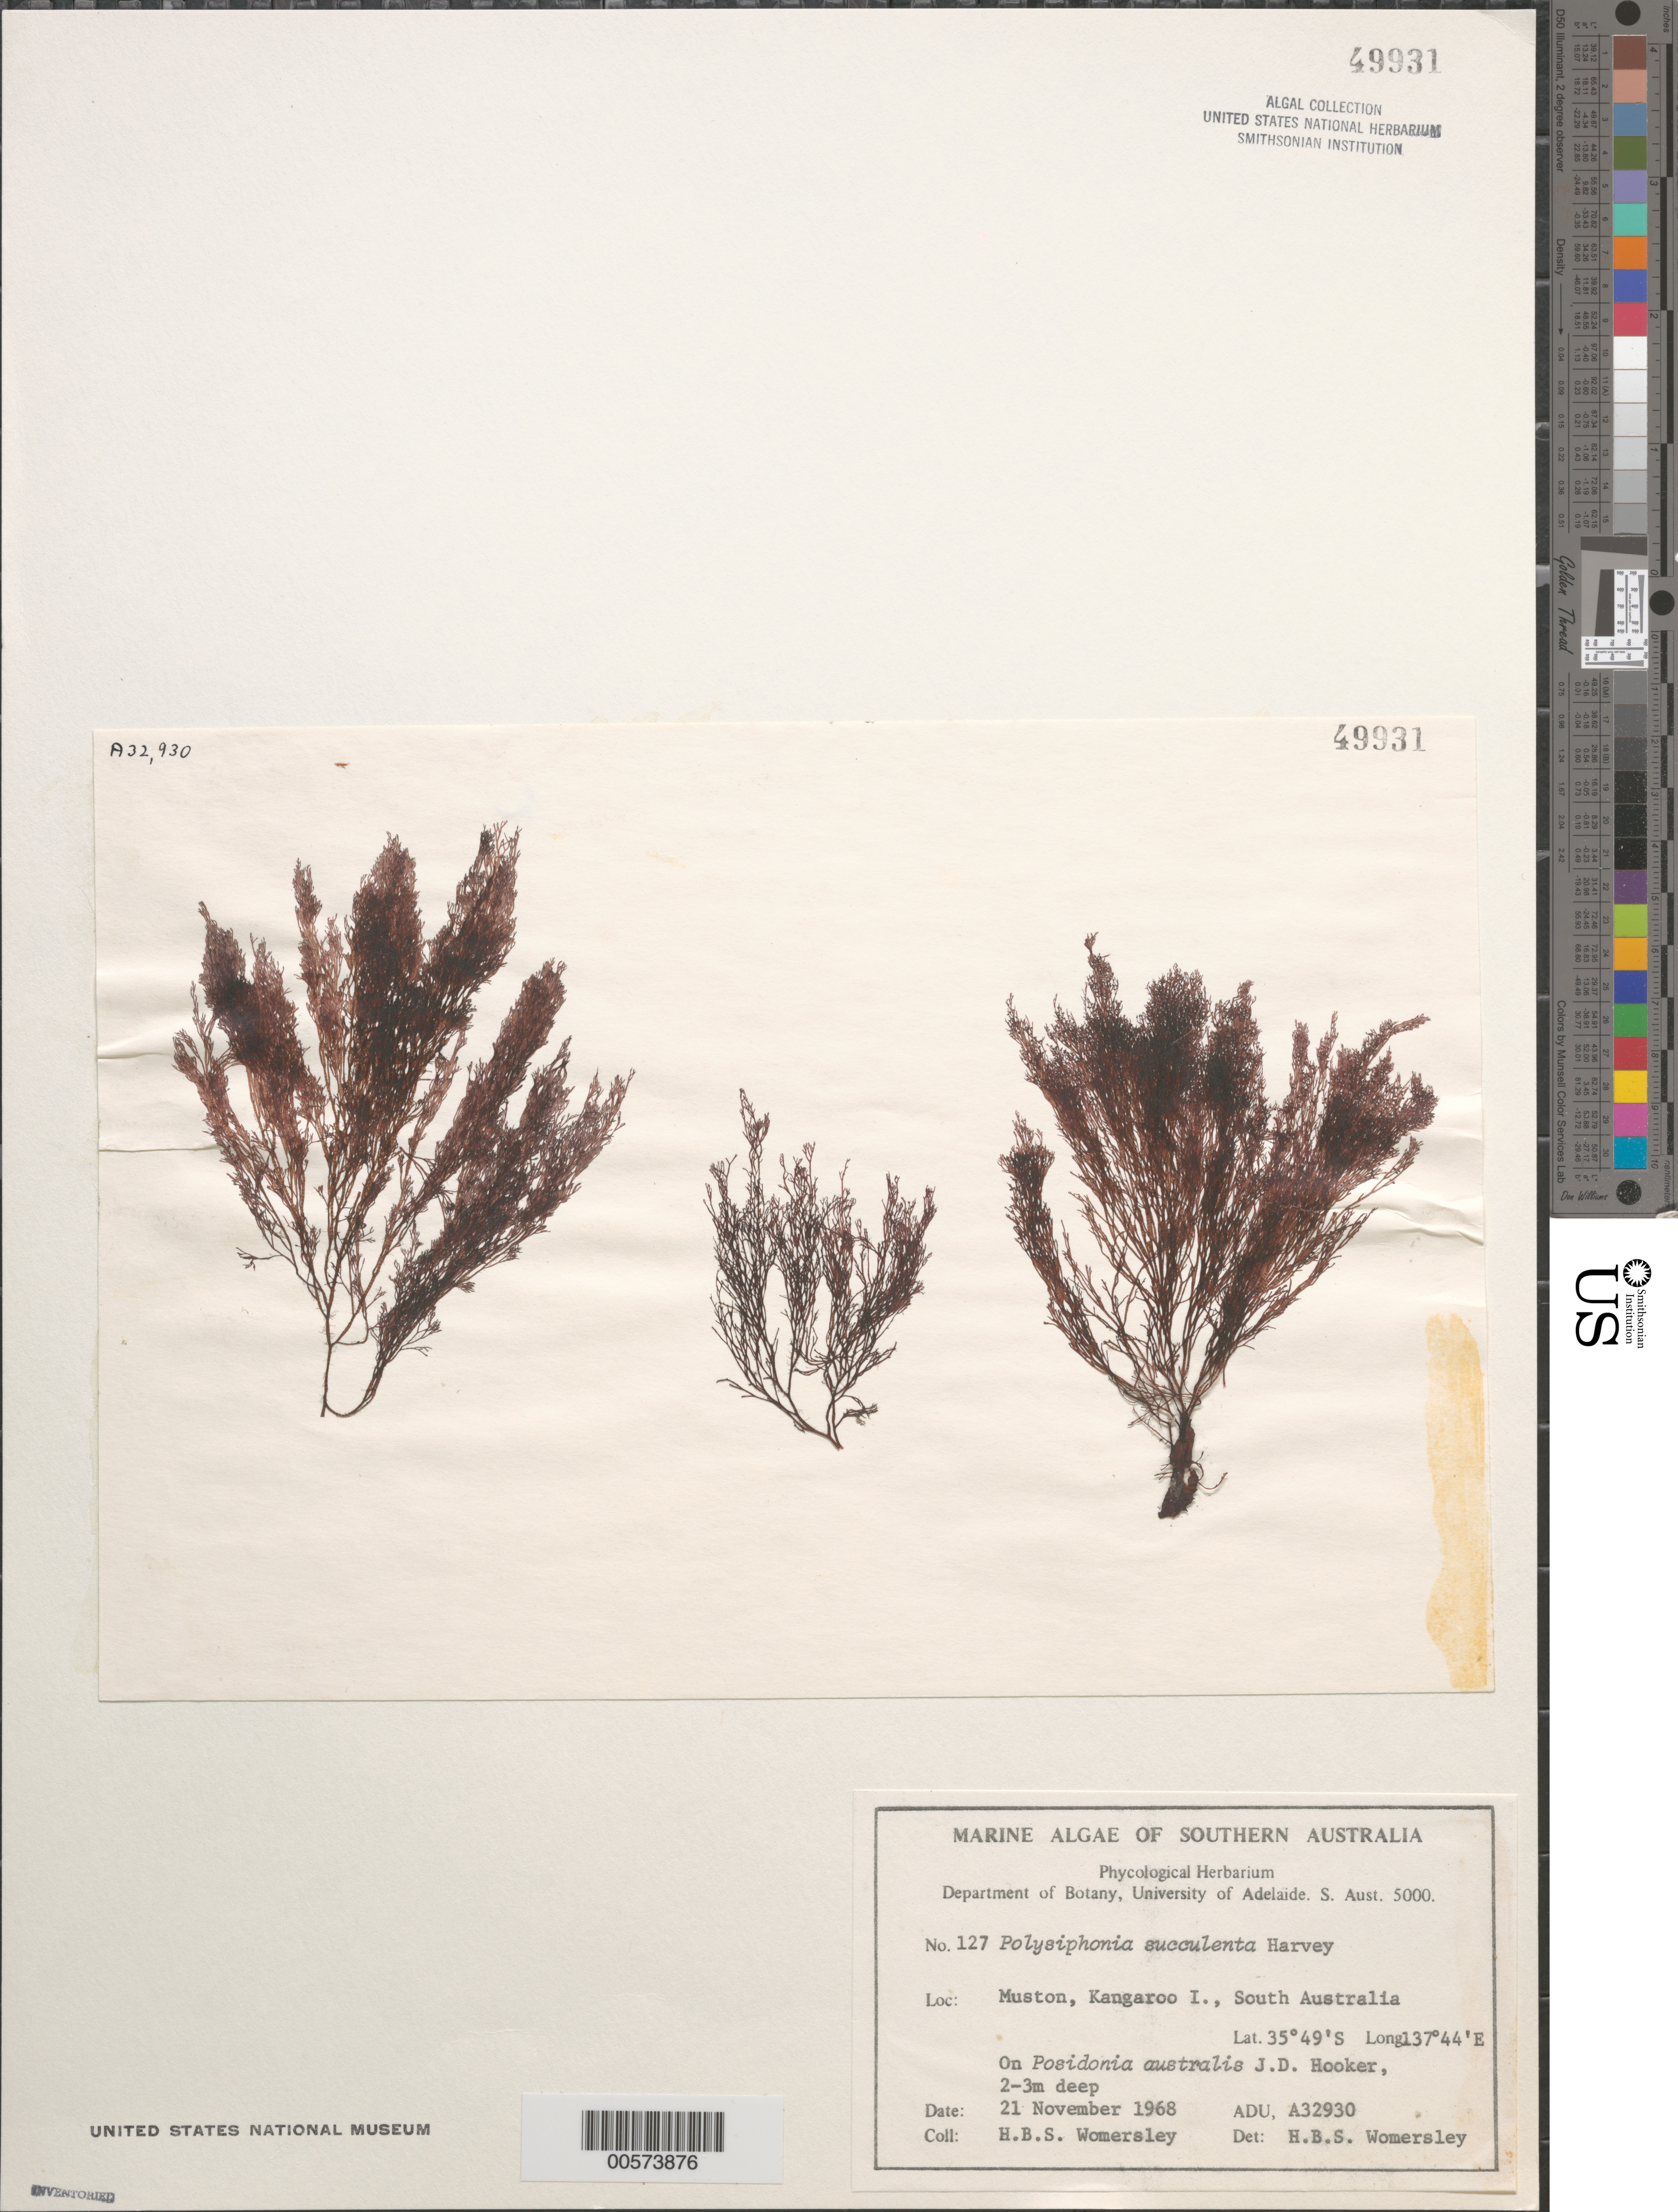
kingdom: Plantae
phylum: Rhodophyta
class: Florideophyceae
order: Ceramiales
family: Rhodomelaceae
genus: Polysiphonia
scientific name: Polysiphonia succulenta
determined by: Womersley, H. B. S.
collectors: H. B. S. Womersley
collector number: ADU A32930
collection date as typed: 21 Nov 1968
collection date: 1968-11-21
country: Australia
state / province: South Australia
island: Kangaroo Island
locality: Muston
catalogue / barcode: US 49931